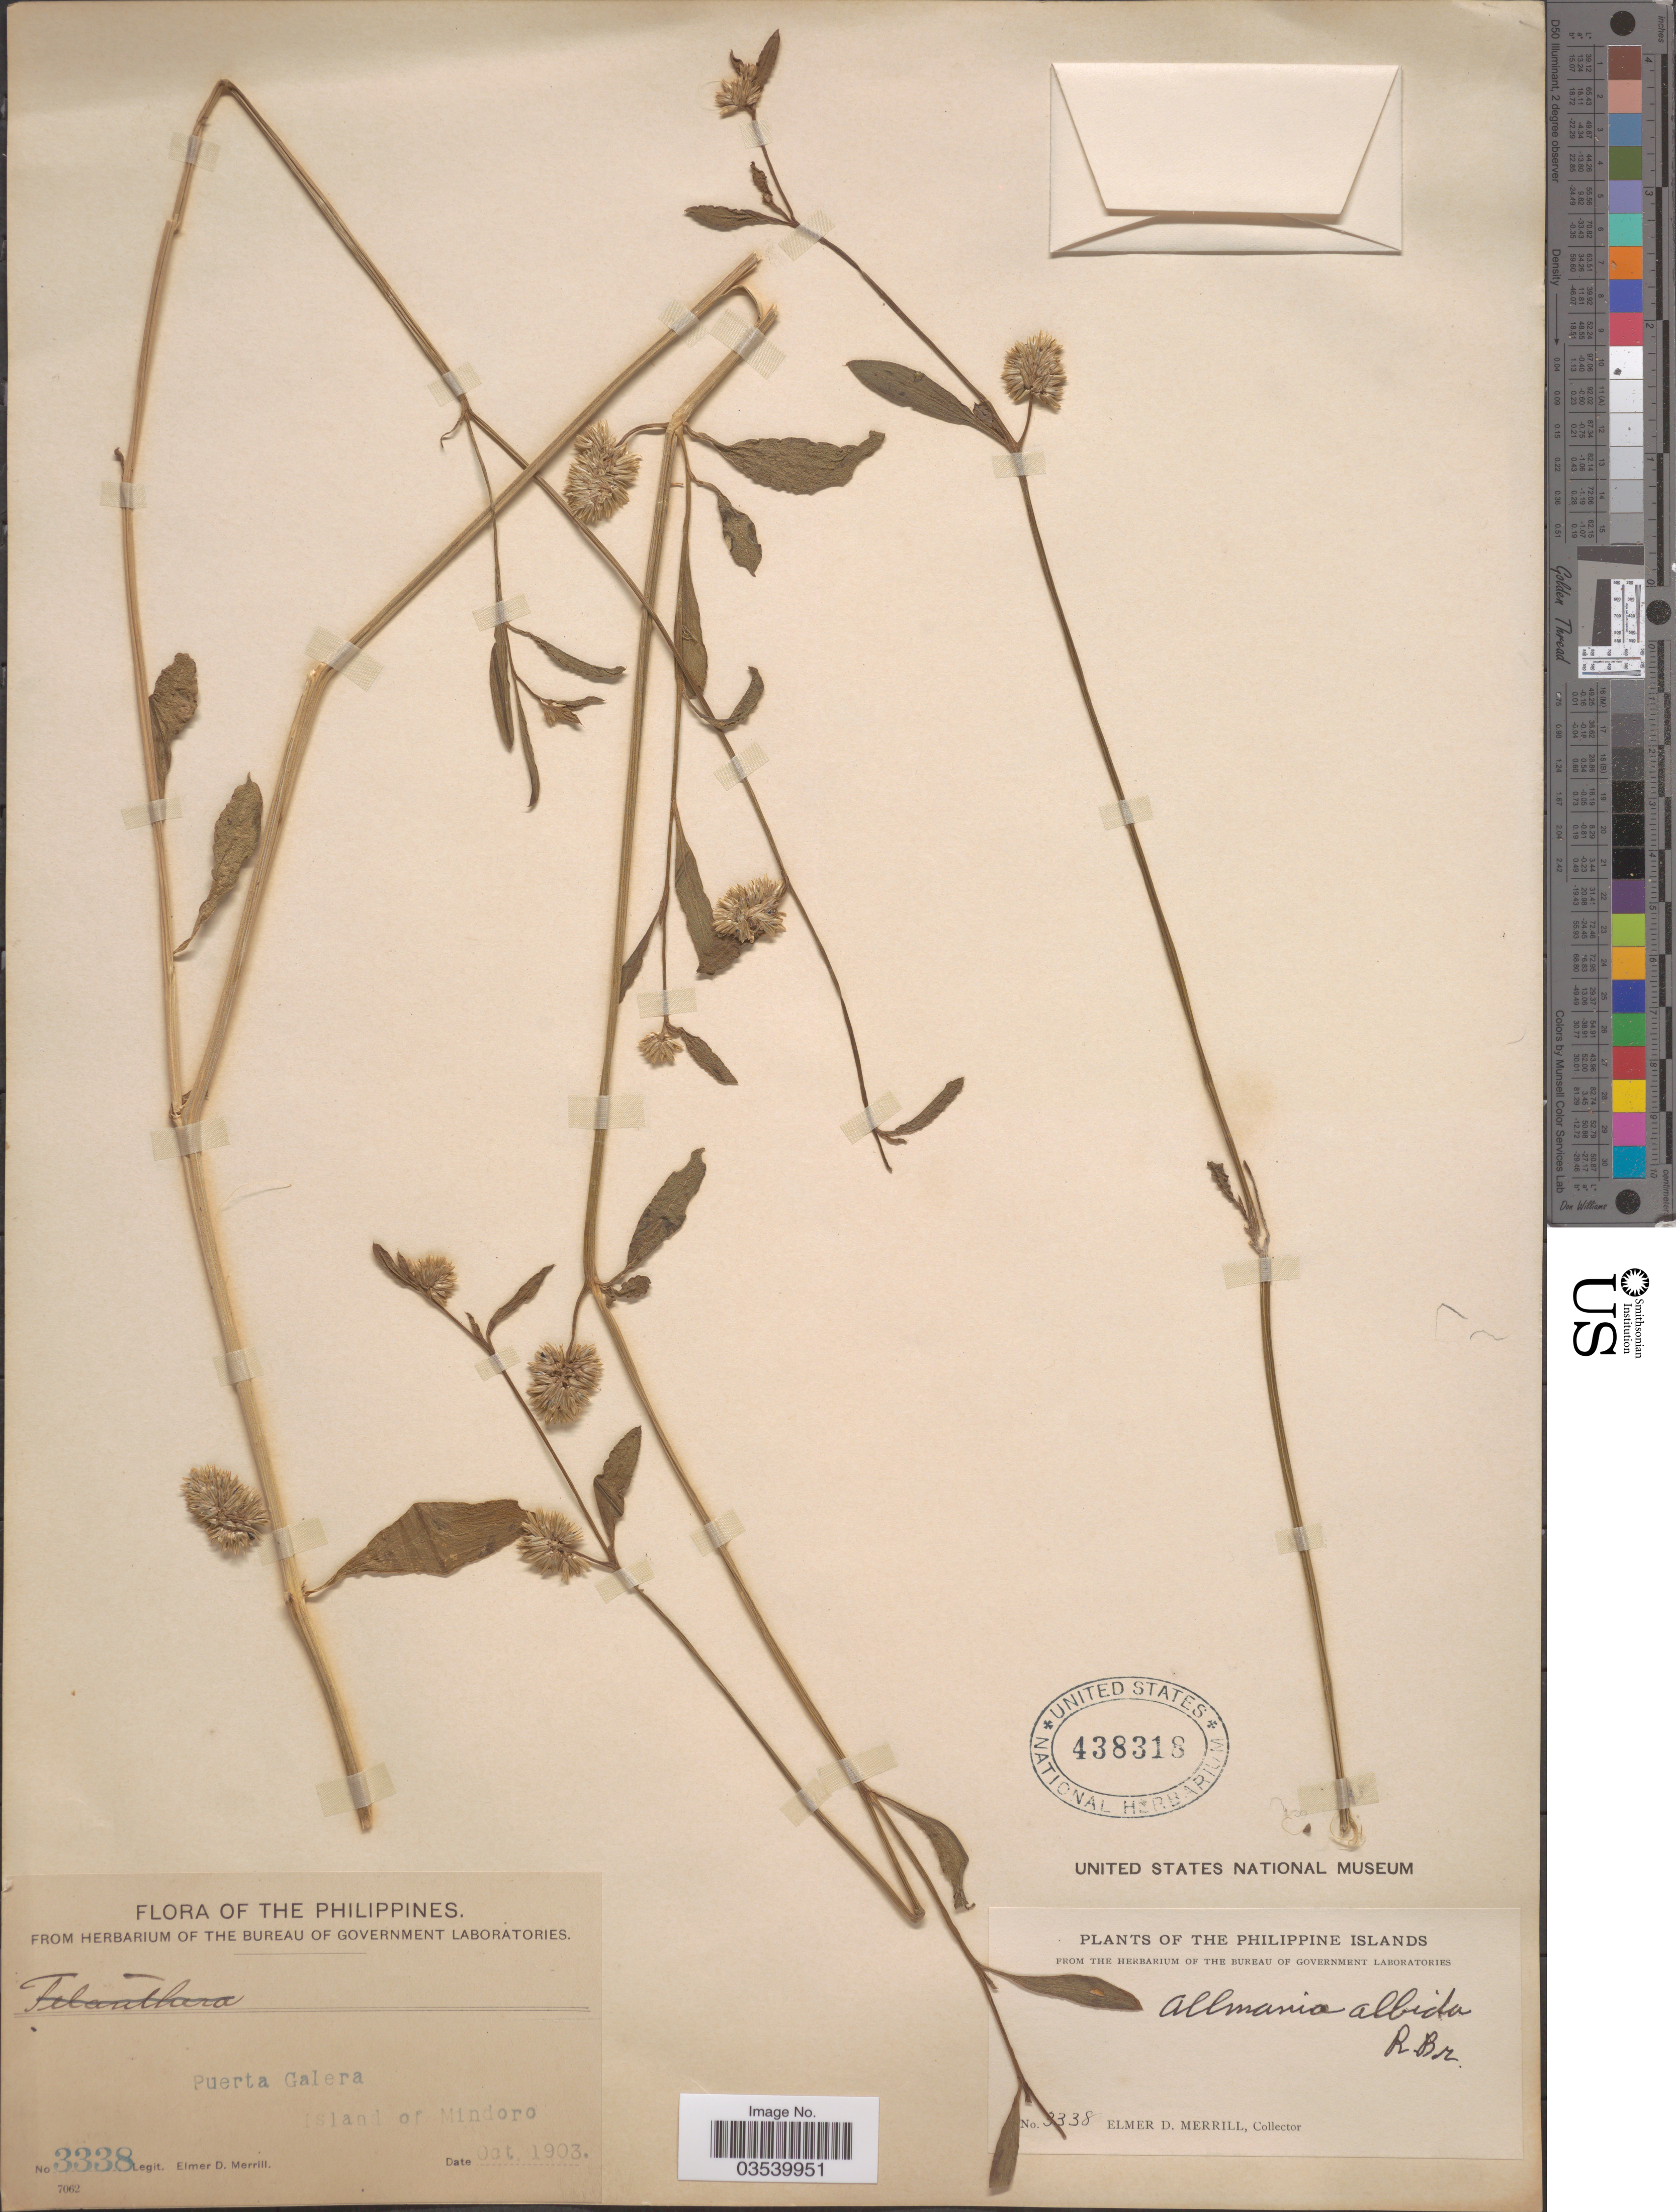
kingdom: Plantae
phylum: Tracheophyta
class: Magnoliopsida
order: Caryophyllales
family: Amaranthaceae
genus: Allmania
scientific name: Allmania albida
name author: R. Br. ex Hook. f.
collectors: E. D. Merrill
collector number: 3338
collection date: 1903-10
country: Philippines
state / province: Mimaropa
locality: Puerta Galera. Island of Mindoro.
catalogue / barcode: US 438318